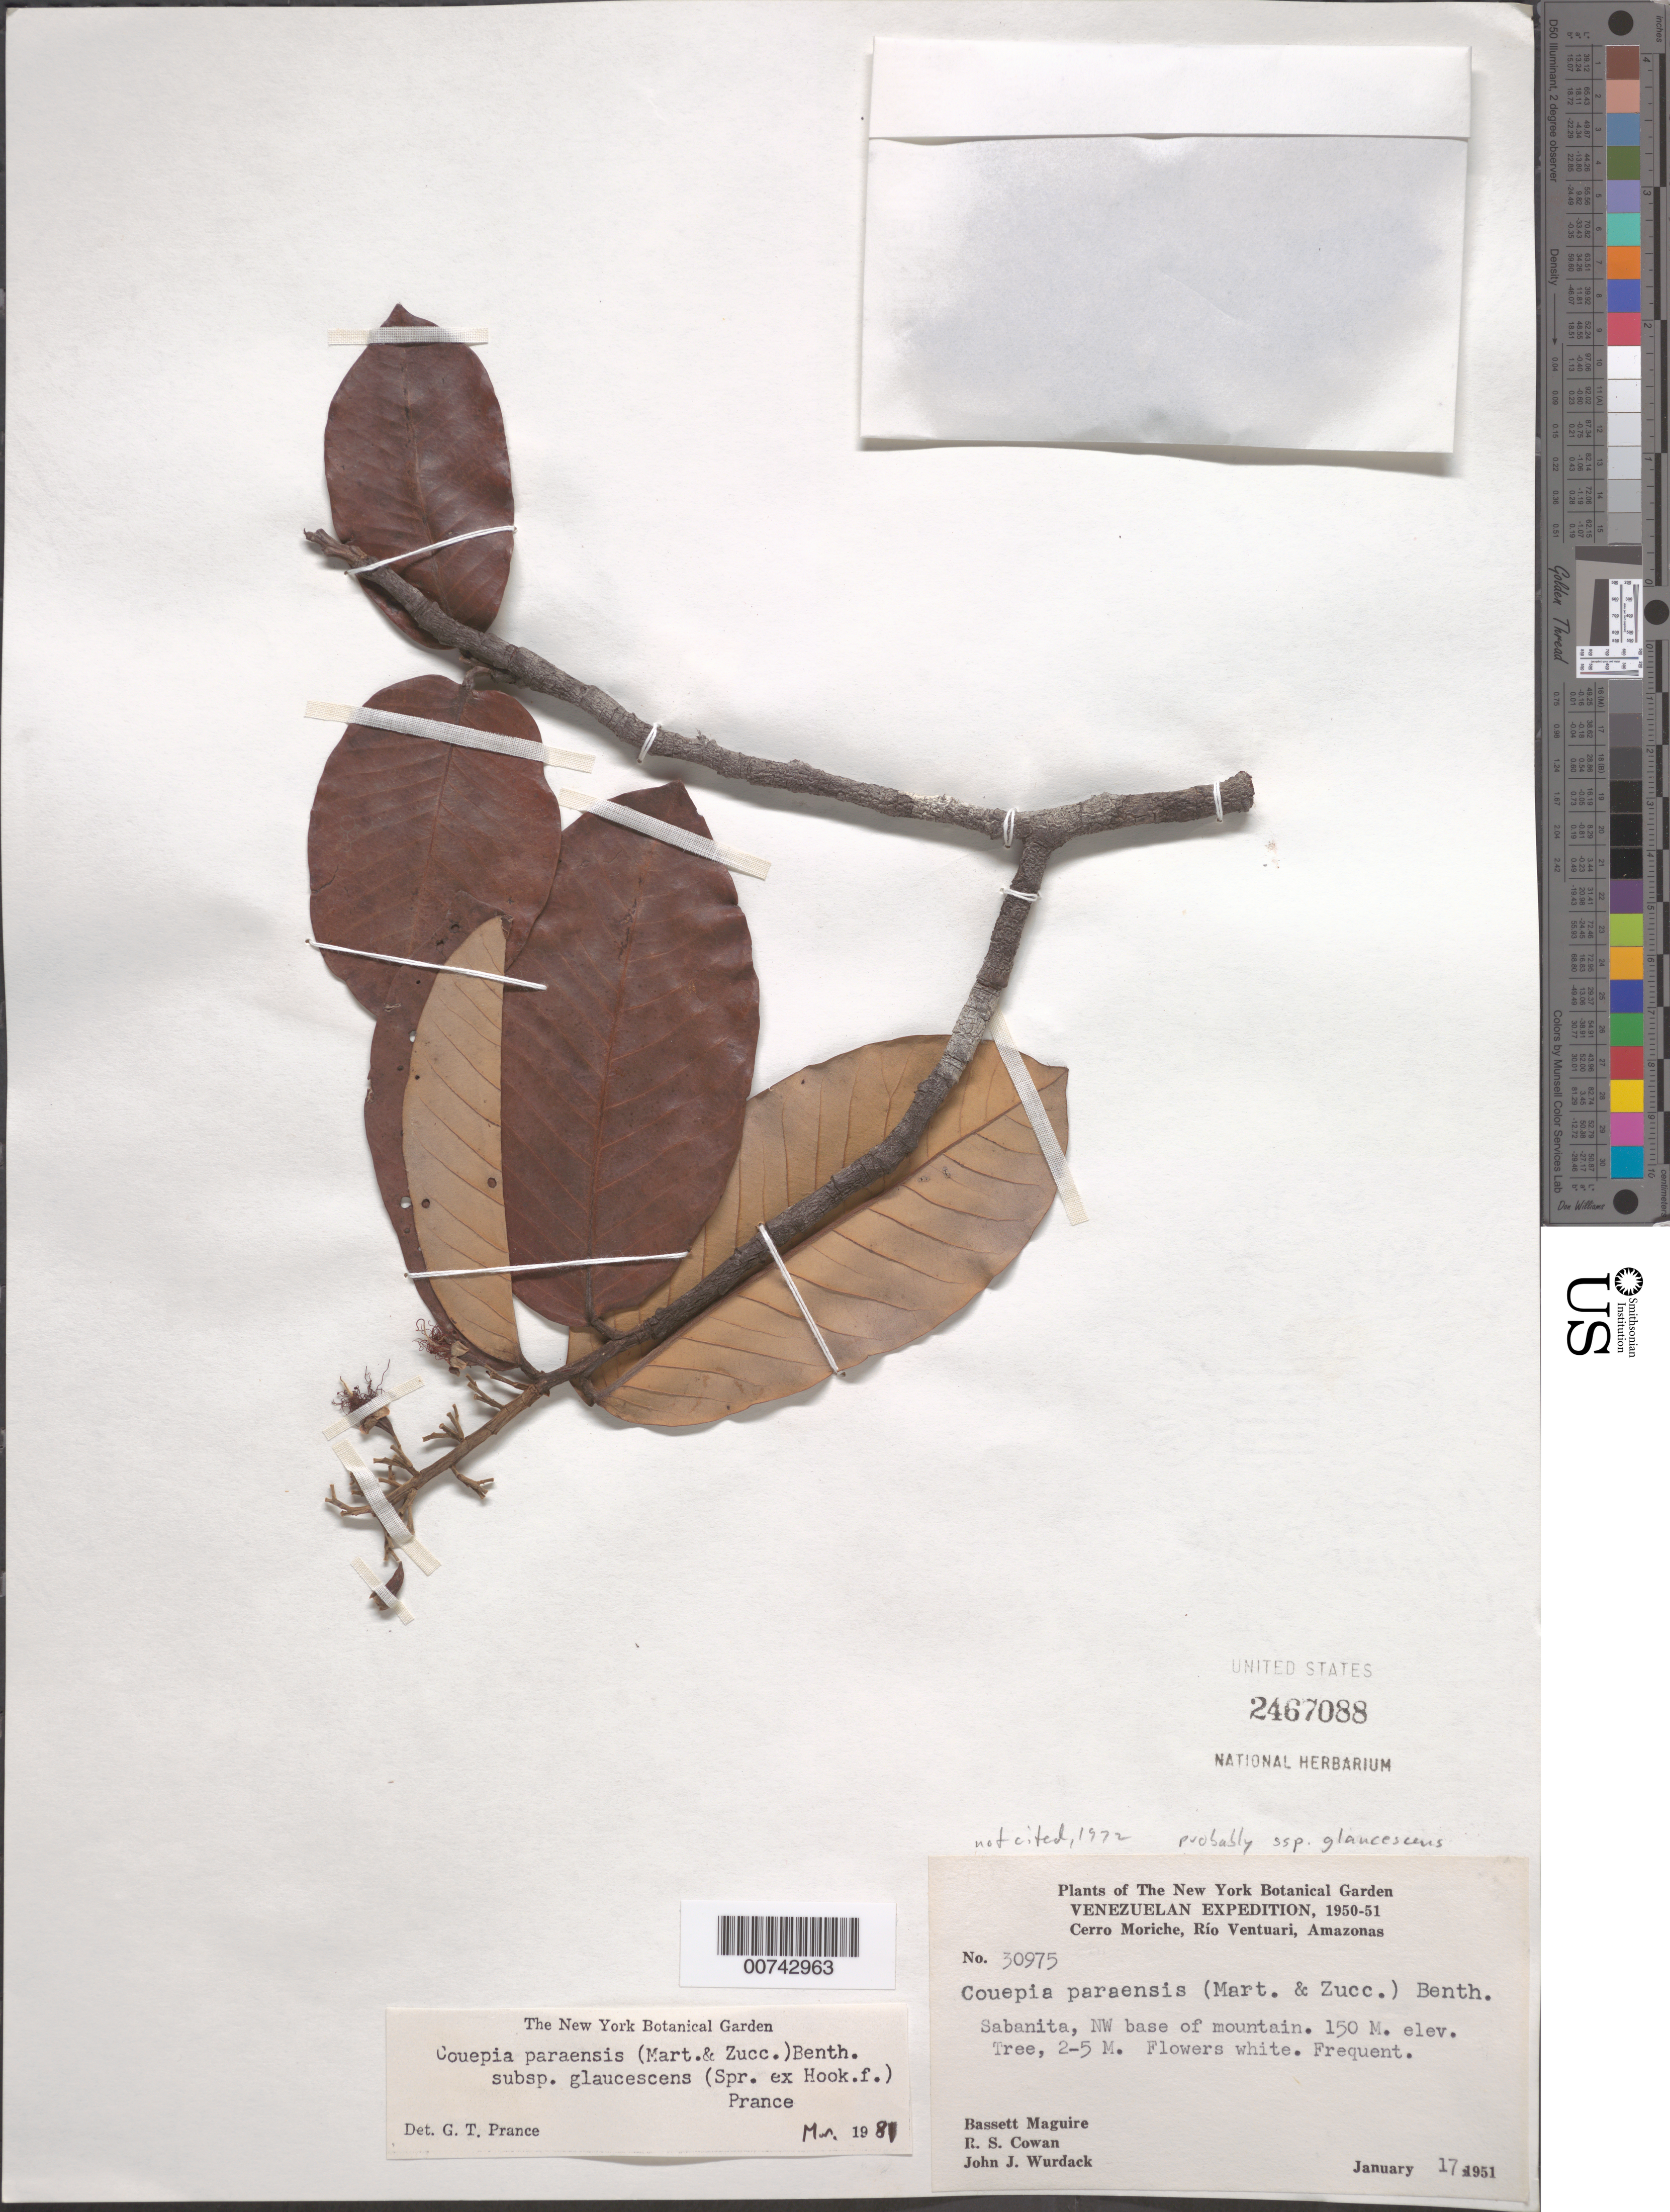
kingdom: Plantae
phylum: Tracheophyta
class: Magnoliopsida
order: Malpighiales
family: Chrysobalanaceae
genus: Couepia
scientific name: Couepia paraensis subsp. glaucescens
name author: (Spruce ex Hook. f.) Prance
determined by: Prance, G. T.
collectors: B. Maguire, R. S. Cowan & J. J. Wurdack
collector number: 30975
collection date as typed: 17-Jan-51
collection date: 1951-01-17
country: Venezuela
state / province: Amazonas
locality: Cerro Moriche, Río Ventuari, NW base of Cerro Moriche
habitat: Sabanita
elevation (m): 150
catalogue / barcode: US 2467088